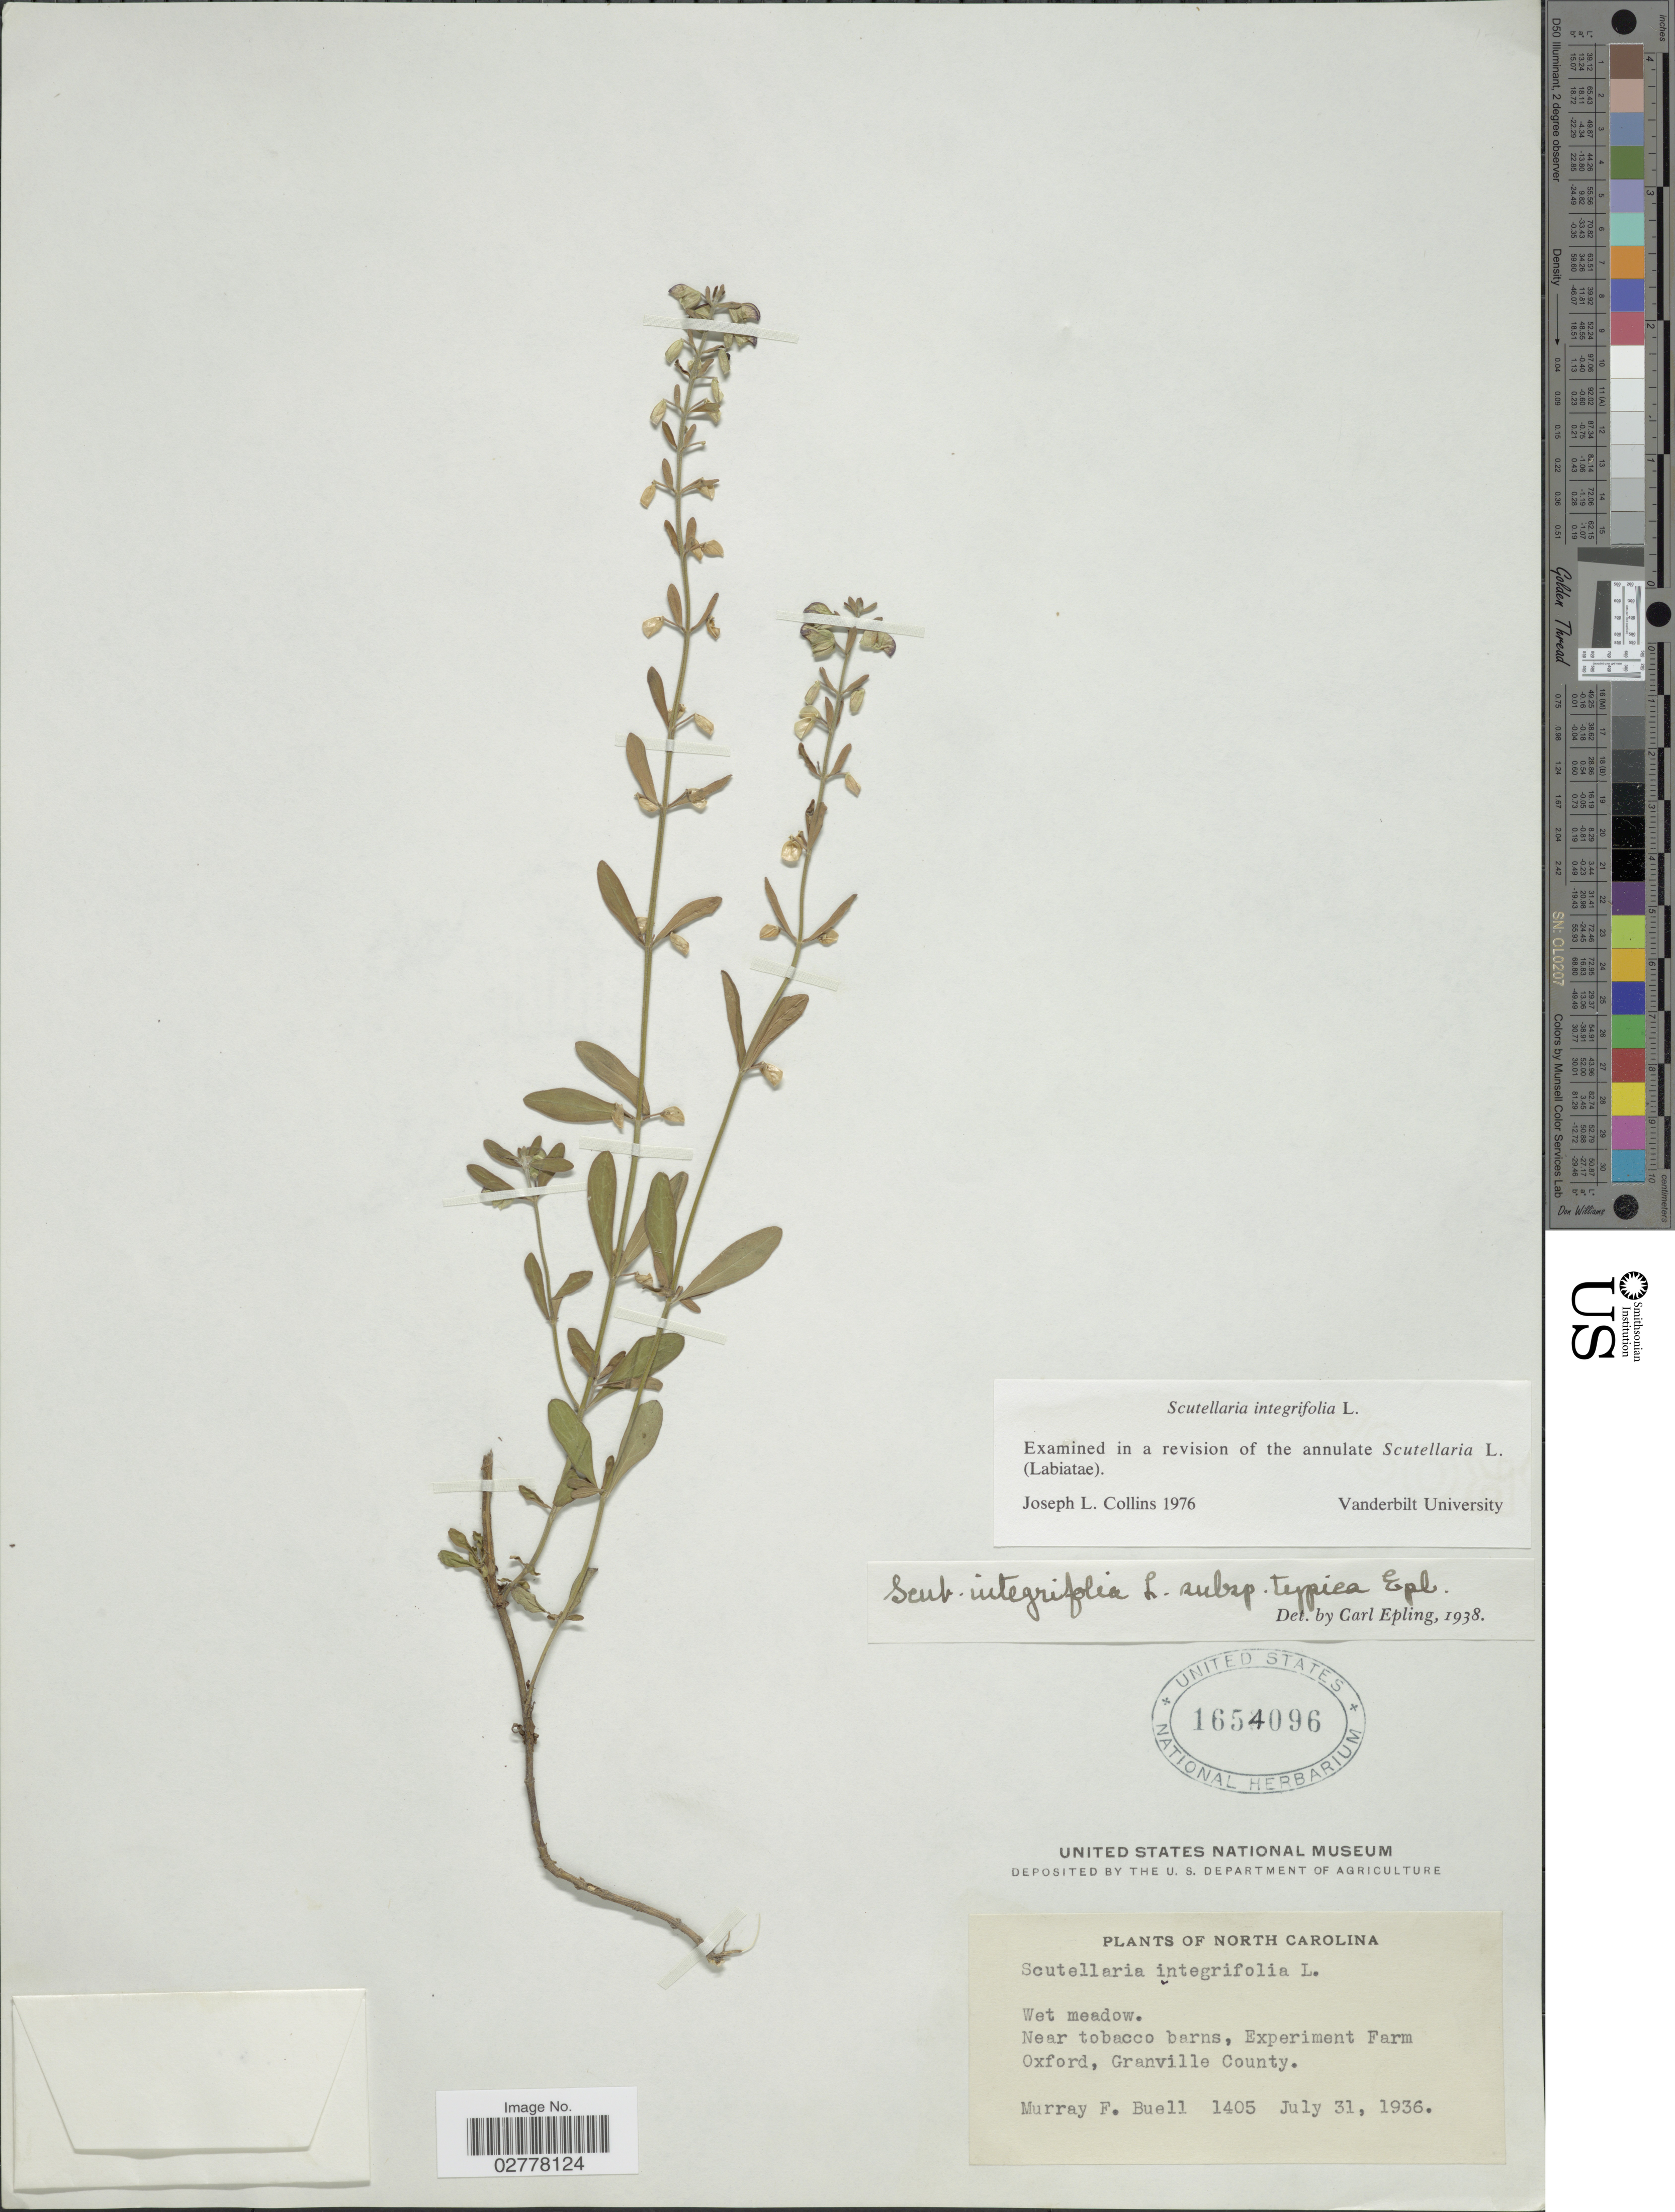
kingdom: Plantae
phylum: Tracheophyta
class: Magnoliopsida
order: Lamiales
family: Lamiaceae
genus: Scutellaria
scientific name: Scutellaria integrifolia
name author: L.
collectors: M. Buell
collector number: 1405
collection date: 1936-07-31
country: United States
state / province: North Carolina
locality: Near tobacco barns, Experiment Farm Oxford, Granville County.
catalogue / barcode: US 1654096